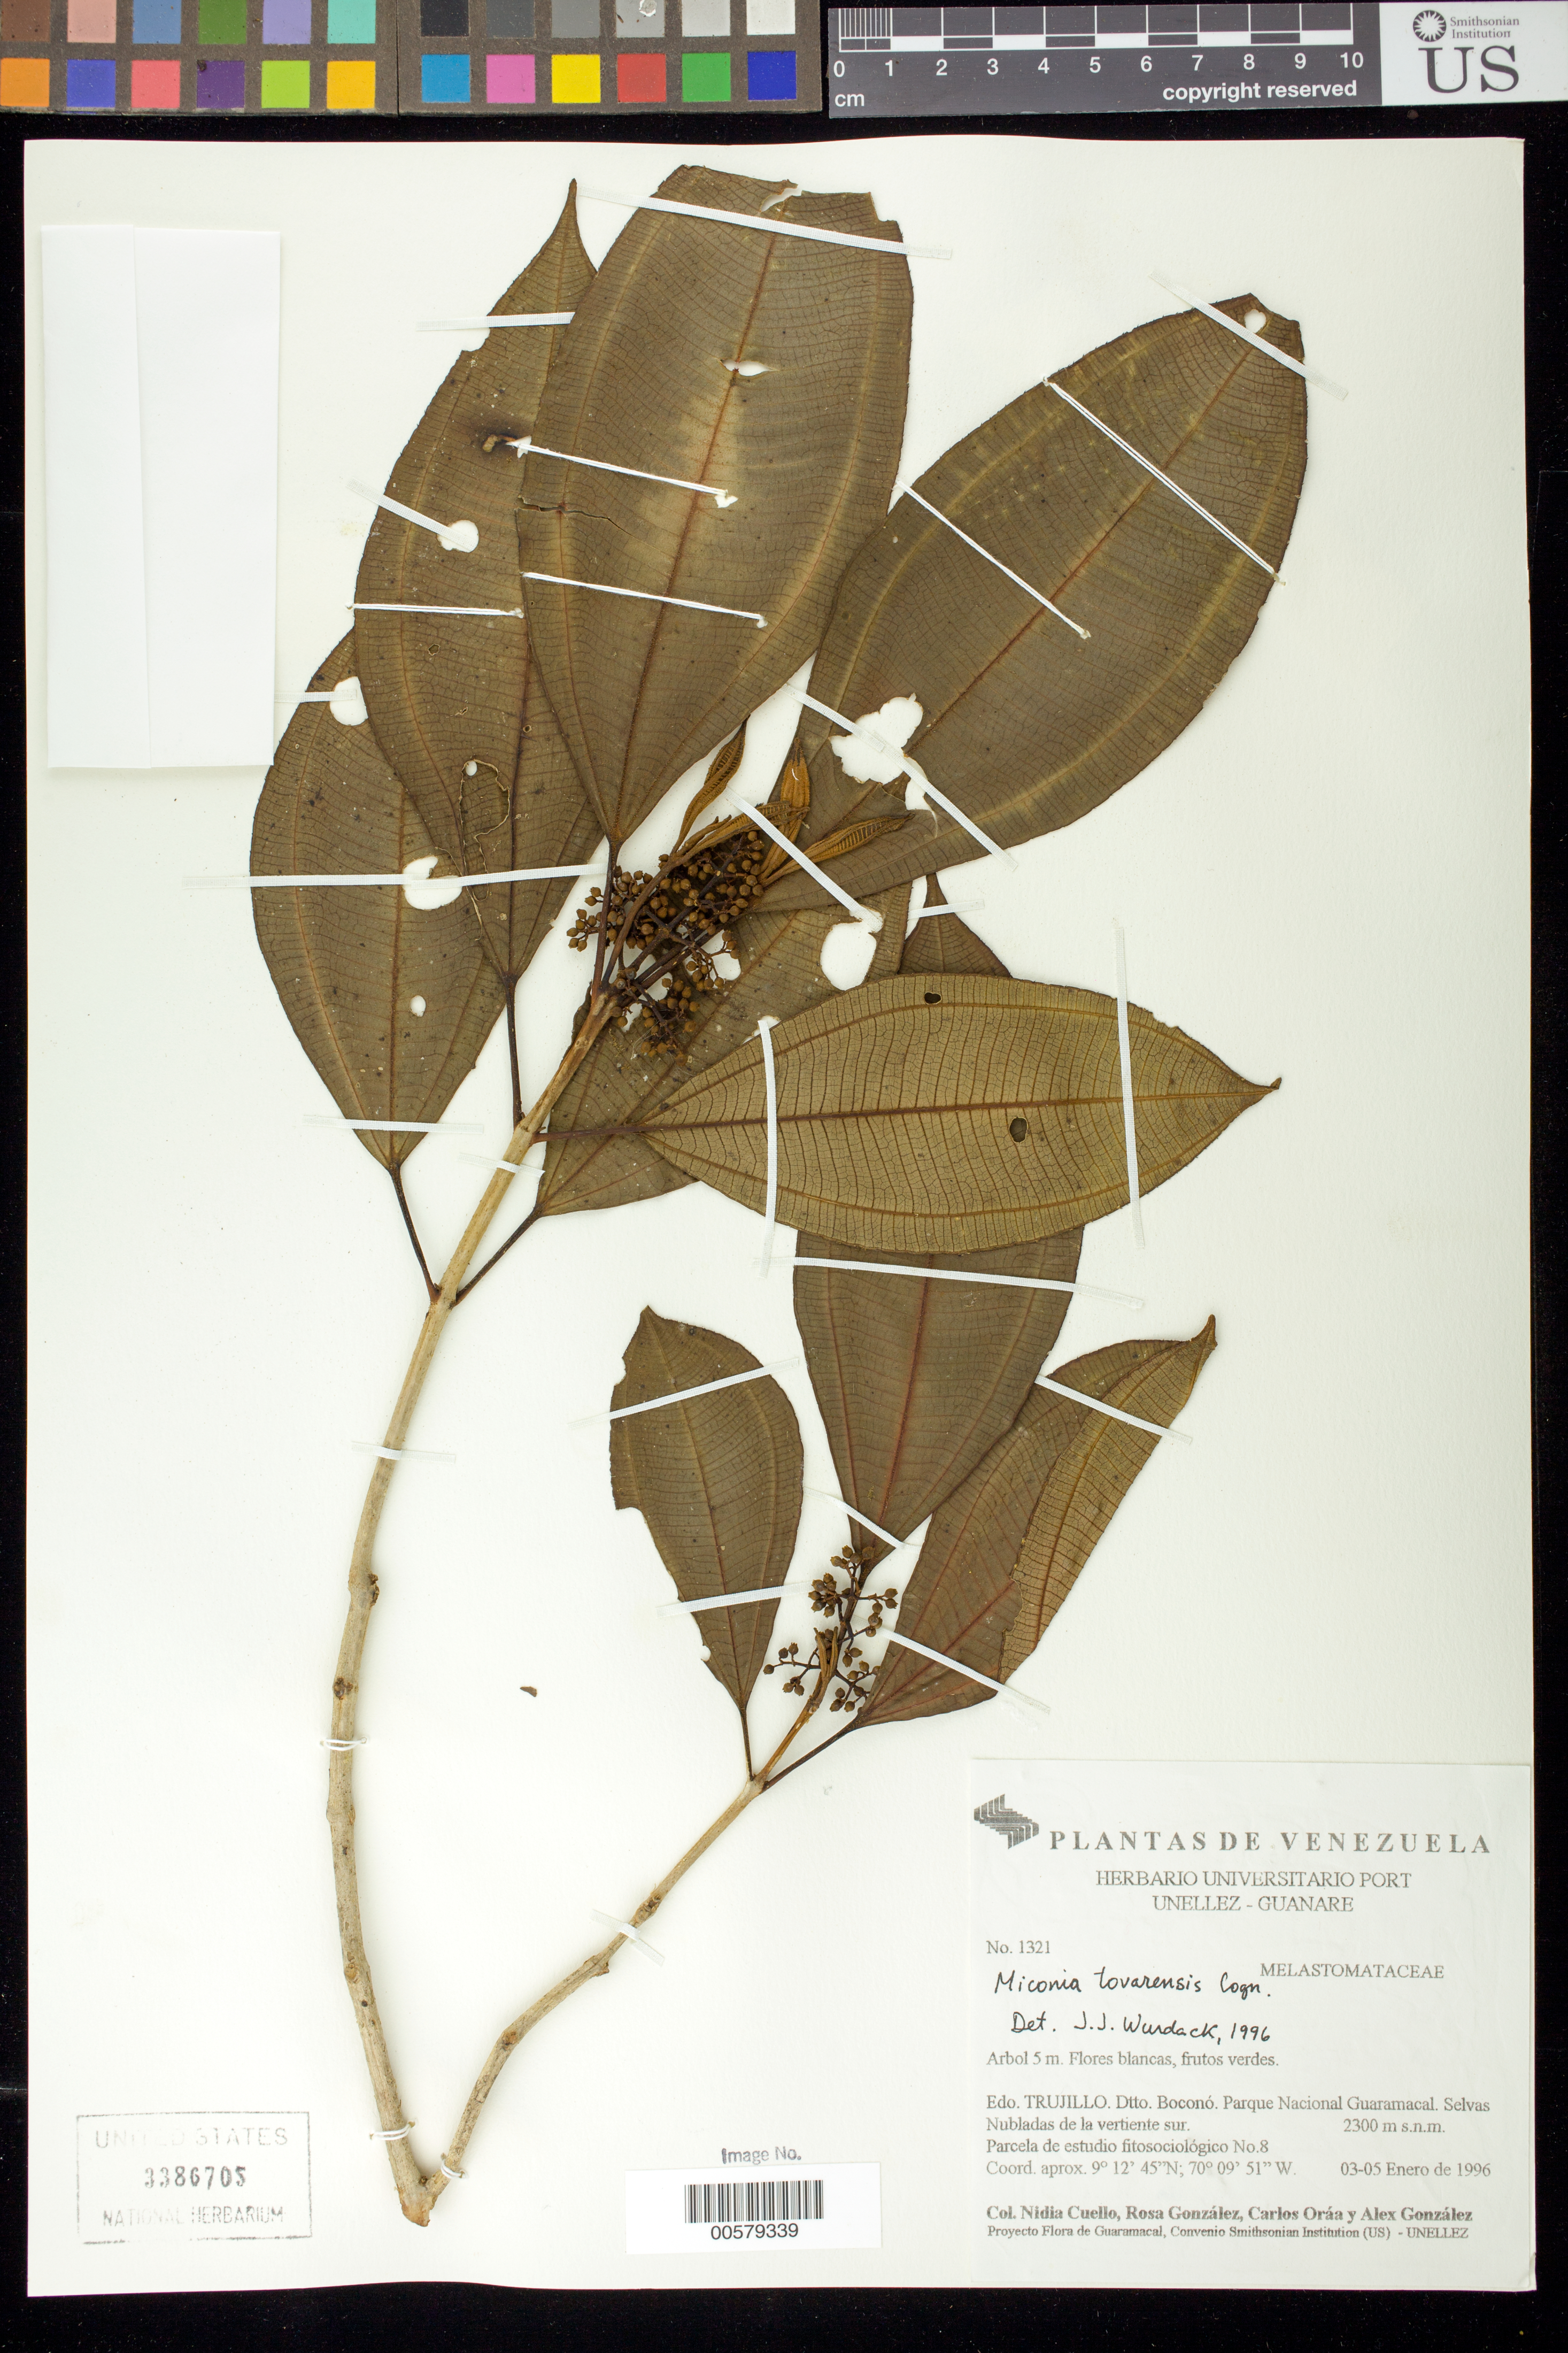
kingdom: Plantae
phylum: Tracheophyta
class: Magnoliopsida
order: Myrtales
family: Melastomataceae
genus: Miconia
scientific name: Miconia tovarensis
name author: Cogn.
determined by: Wurdack, John J., (US), US (UNITED STATES)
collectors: N. L. Cuello, R. González, C. Oráa & A. Gonzáles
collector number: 1321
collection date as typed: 03 Jan 1996 to 05 Jan 1996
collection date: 1996-01-03/1996-01-05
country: Venezuela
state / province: Trujillo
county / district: Boconó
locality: Parque Nacional Guaramacal. Vertiente S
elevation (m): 2300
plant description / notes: MICH, MO, PORT, TEX, US, VEN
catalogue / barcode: US 3386705